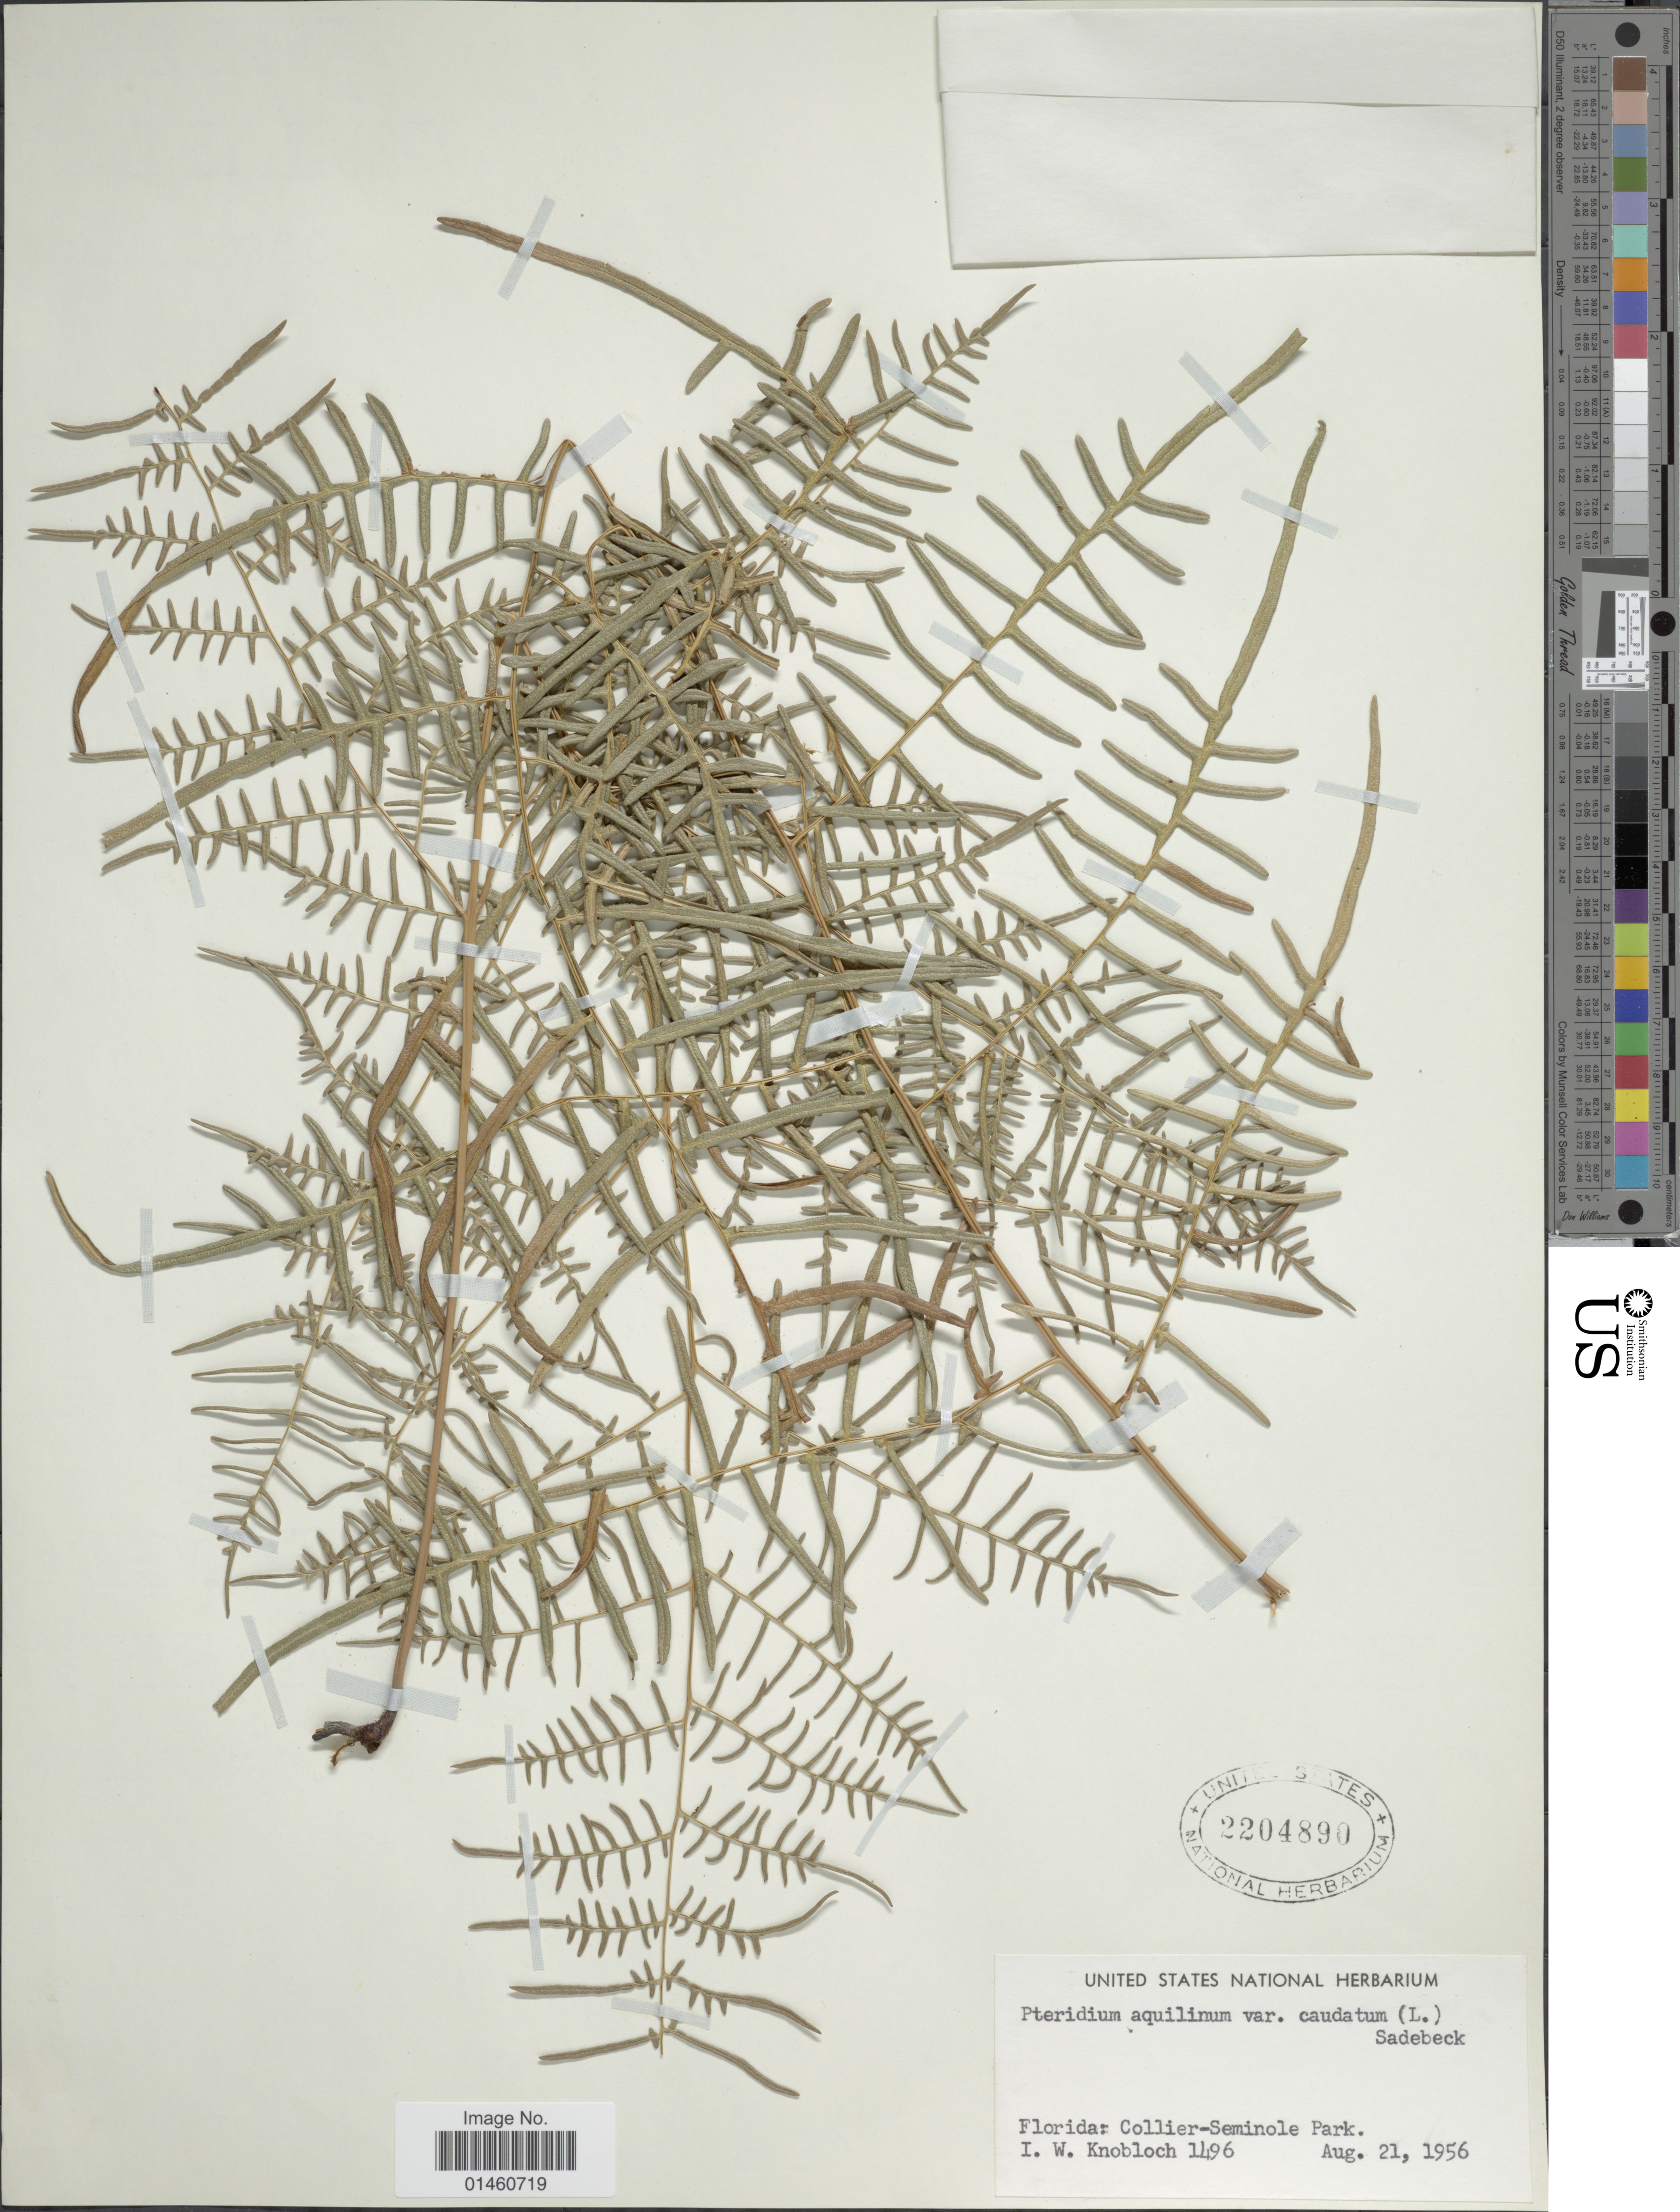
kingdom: Plantae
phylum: Tracheophyta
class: Polypodiopsida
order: Polypodiales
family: Dennstaedtiaceae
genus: Pteridium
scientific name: Pteridium caudatum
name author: (L.) Maxon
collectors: I. W. Knobloch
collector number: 1496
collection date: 1956-08-21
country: United States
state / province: Florida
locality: Collier-Seminole Park.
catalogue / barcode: US 2204890